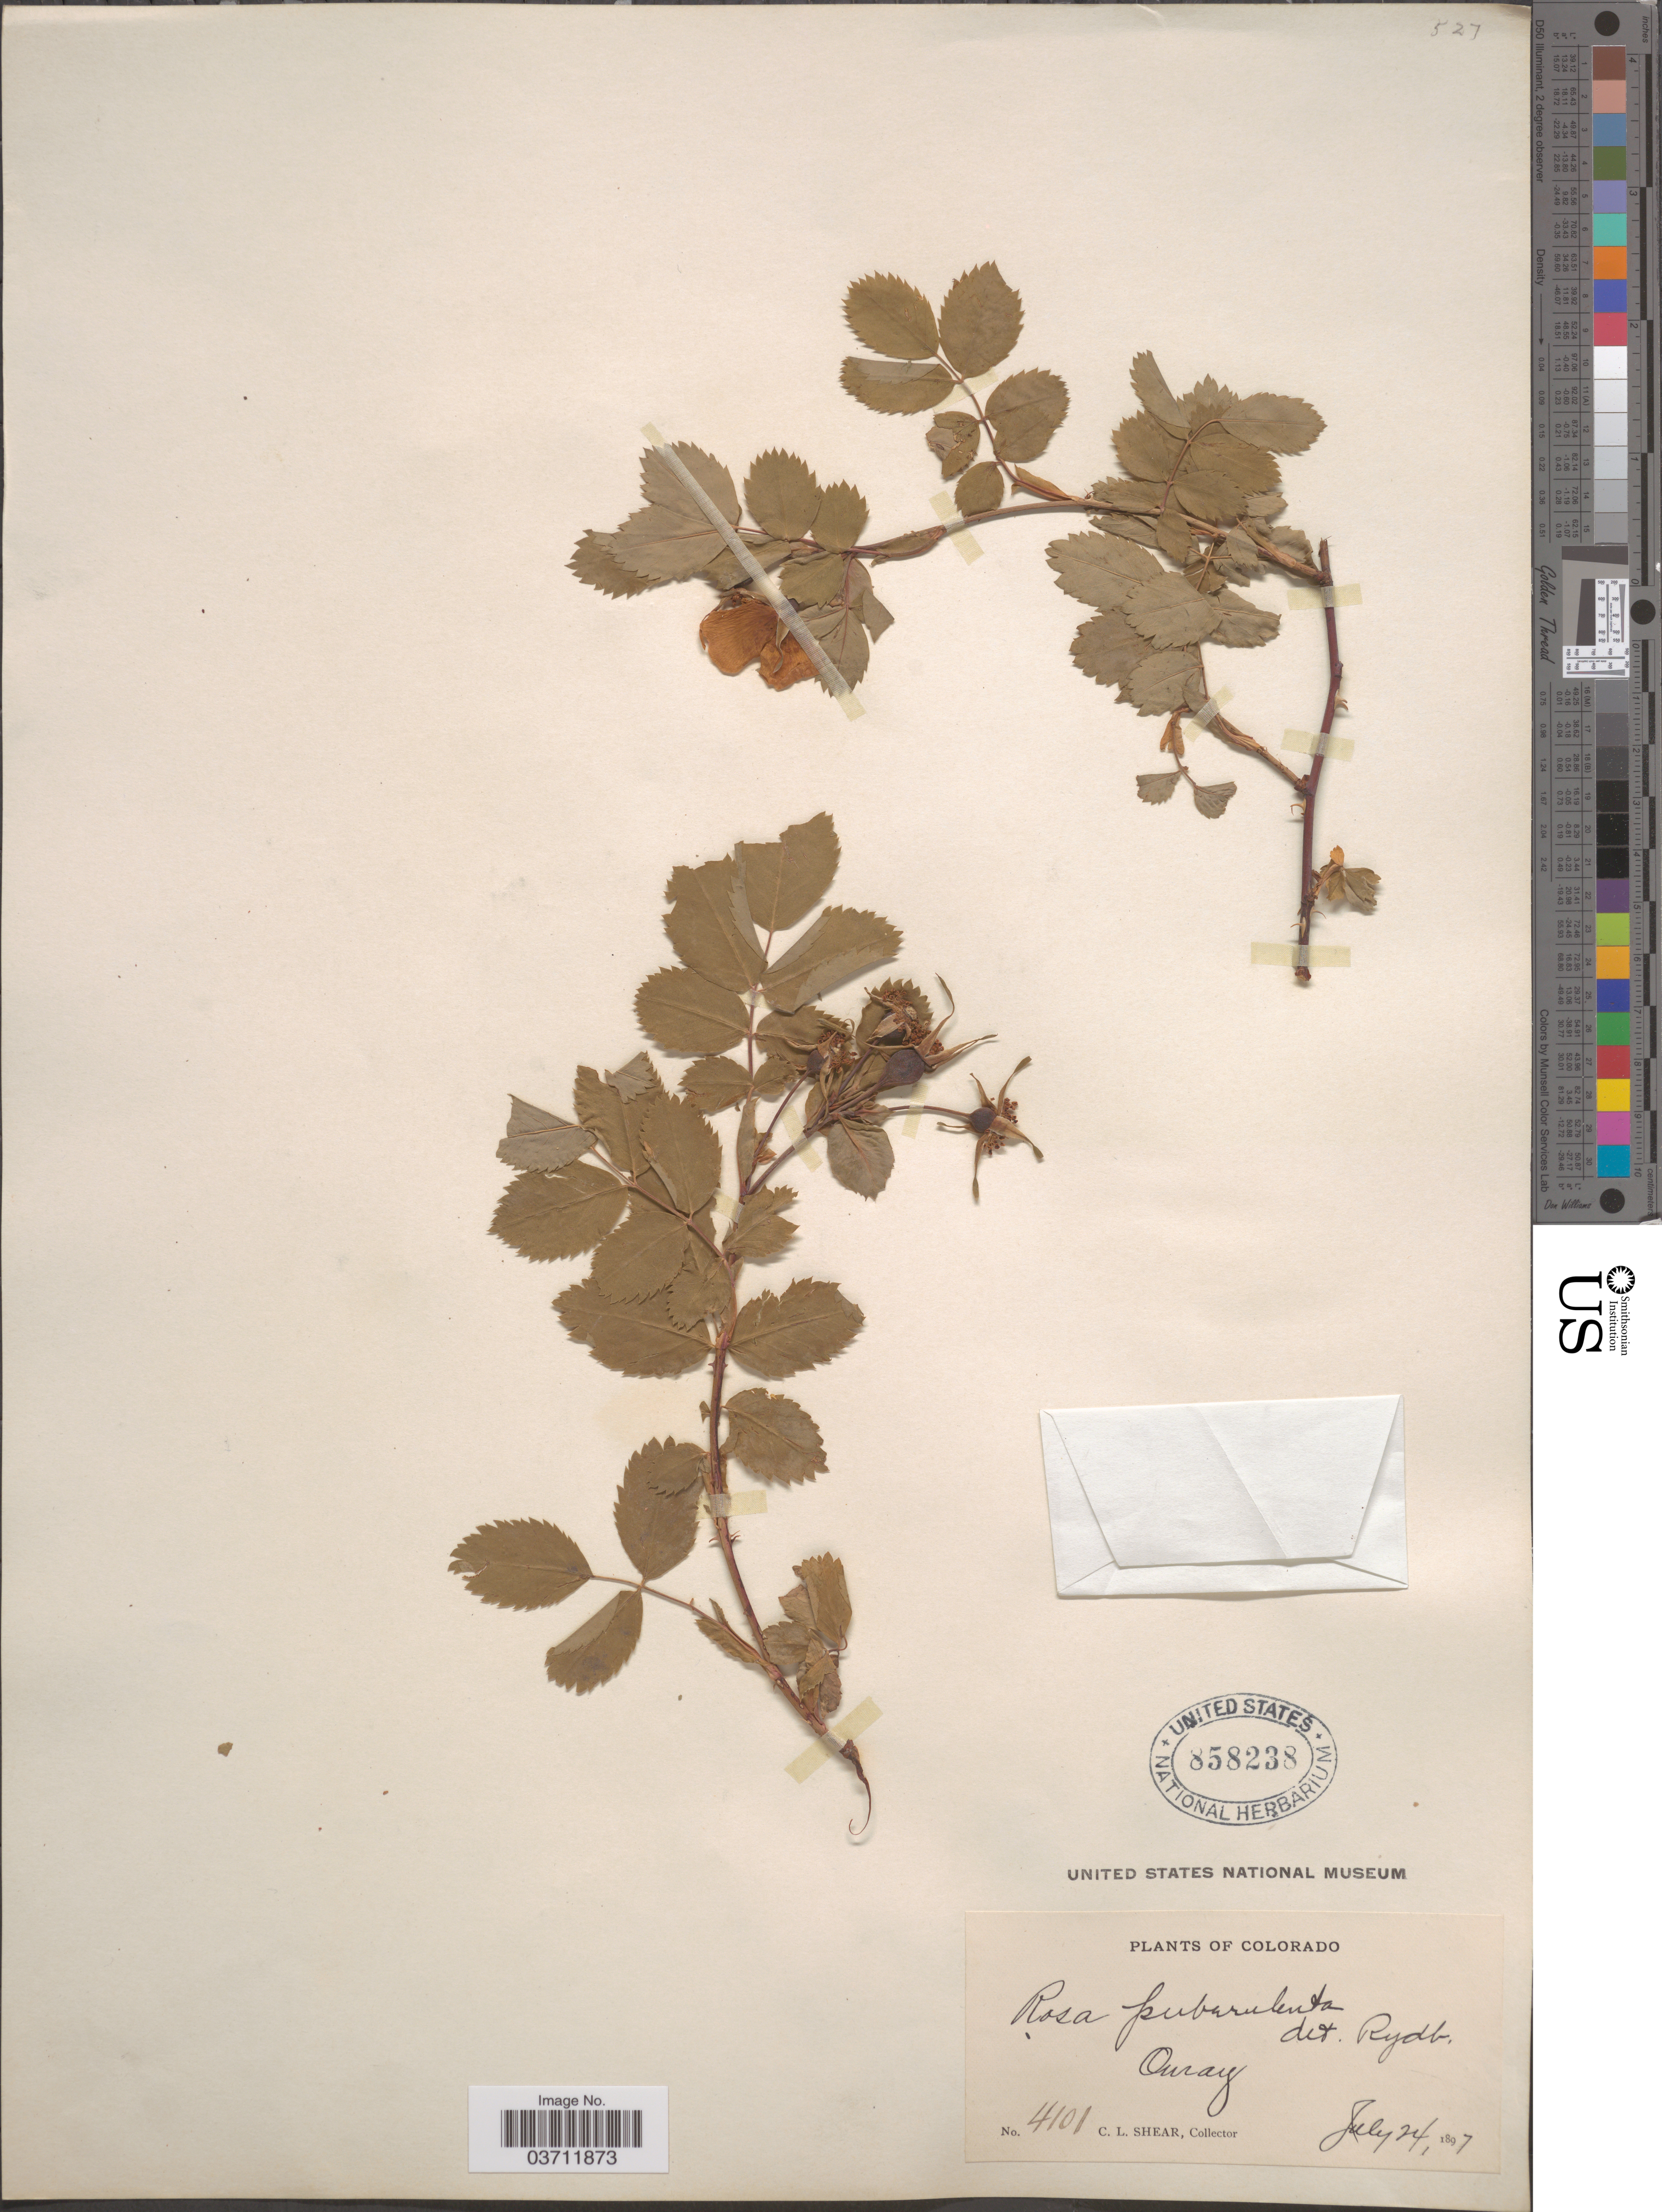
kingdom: Plantae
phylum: Tracheophyta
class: Magnoliopsida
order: Rosales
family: Rosaceae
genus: Rosa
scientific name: Rosa puberulenta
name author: Rydb.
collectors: C. L. Shear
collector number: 4101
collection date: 1897-07-24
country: United States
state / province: Colorado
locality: Ouray.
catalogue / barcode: US 858238